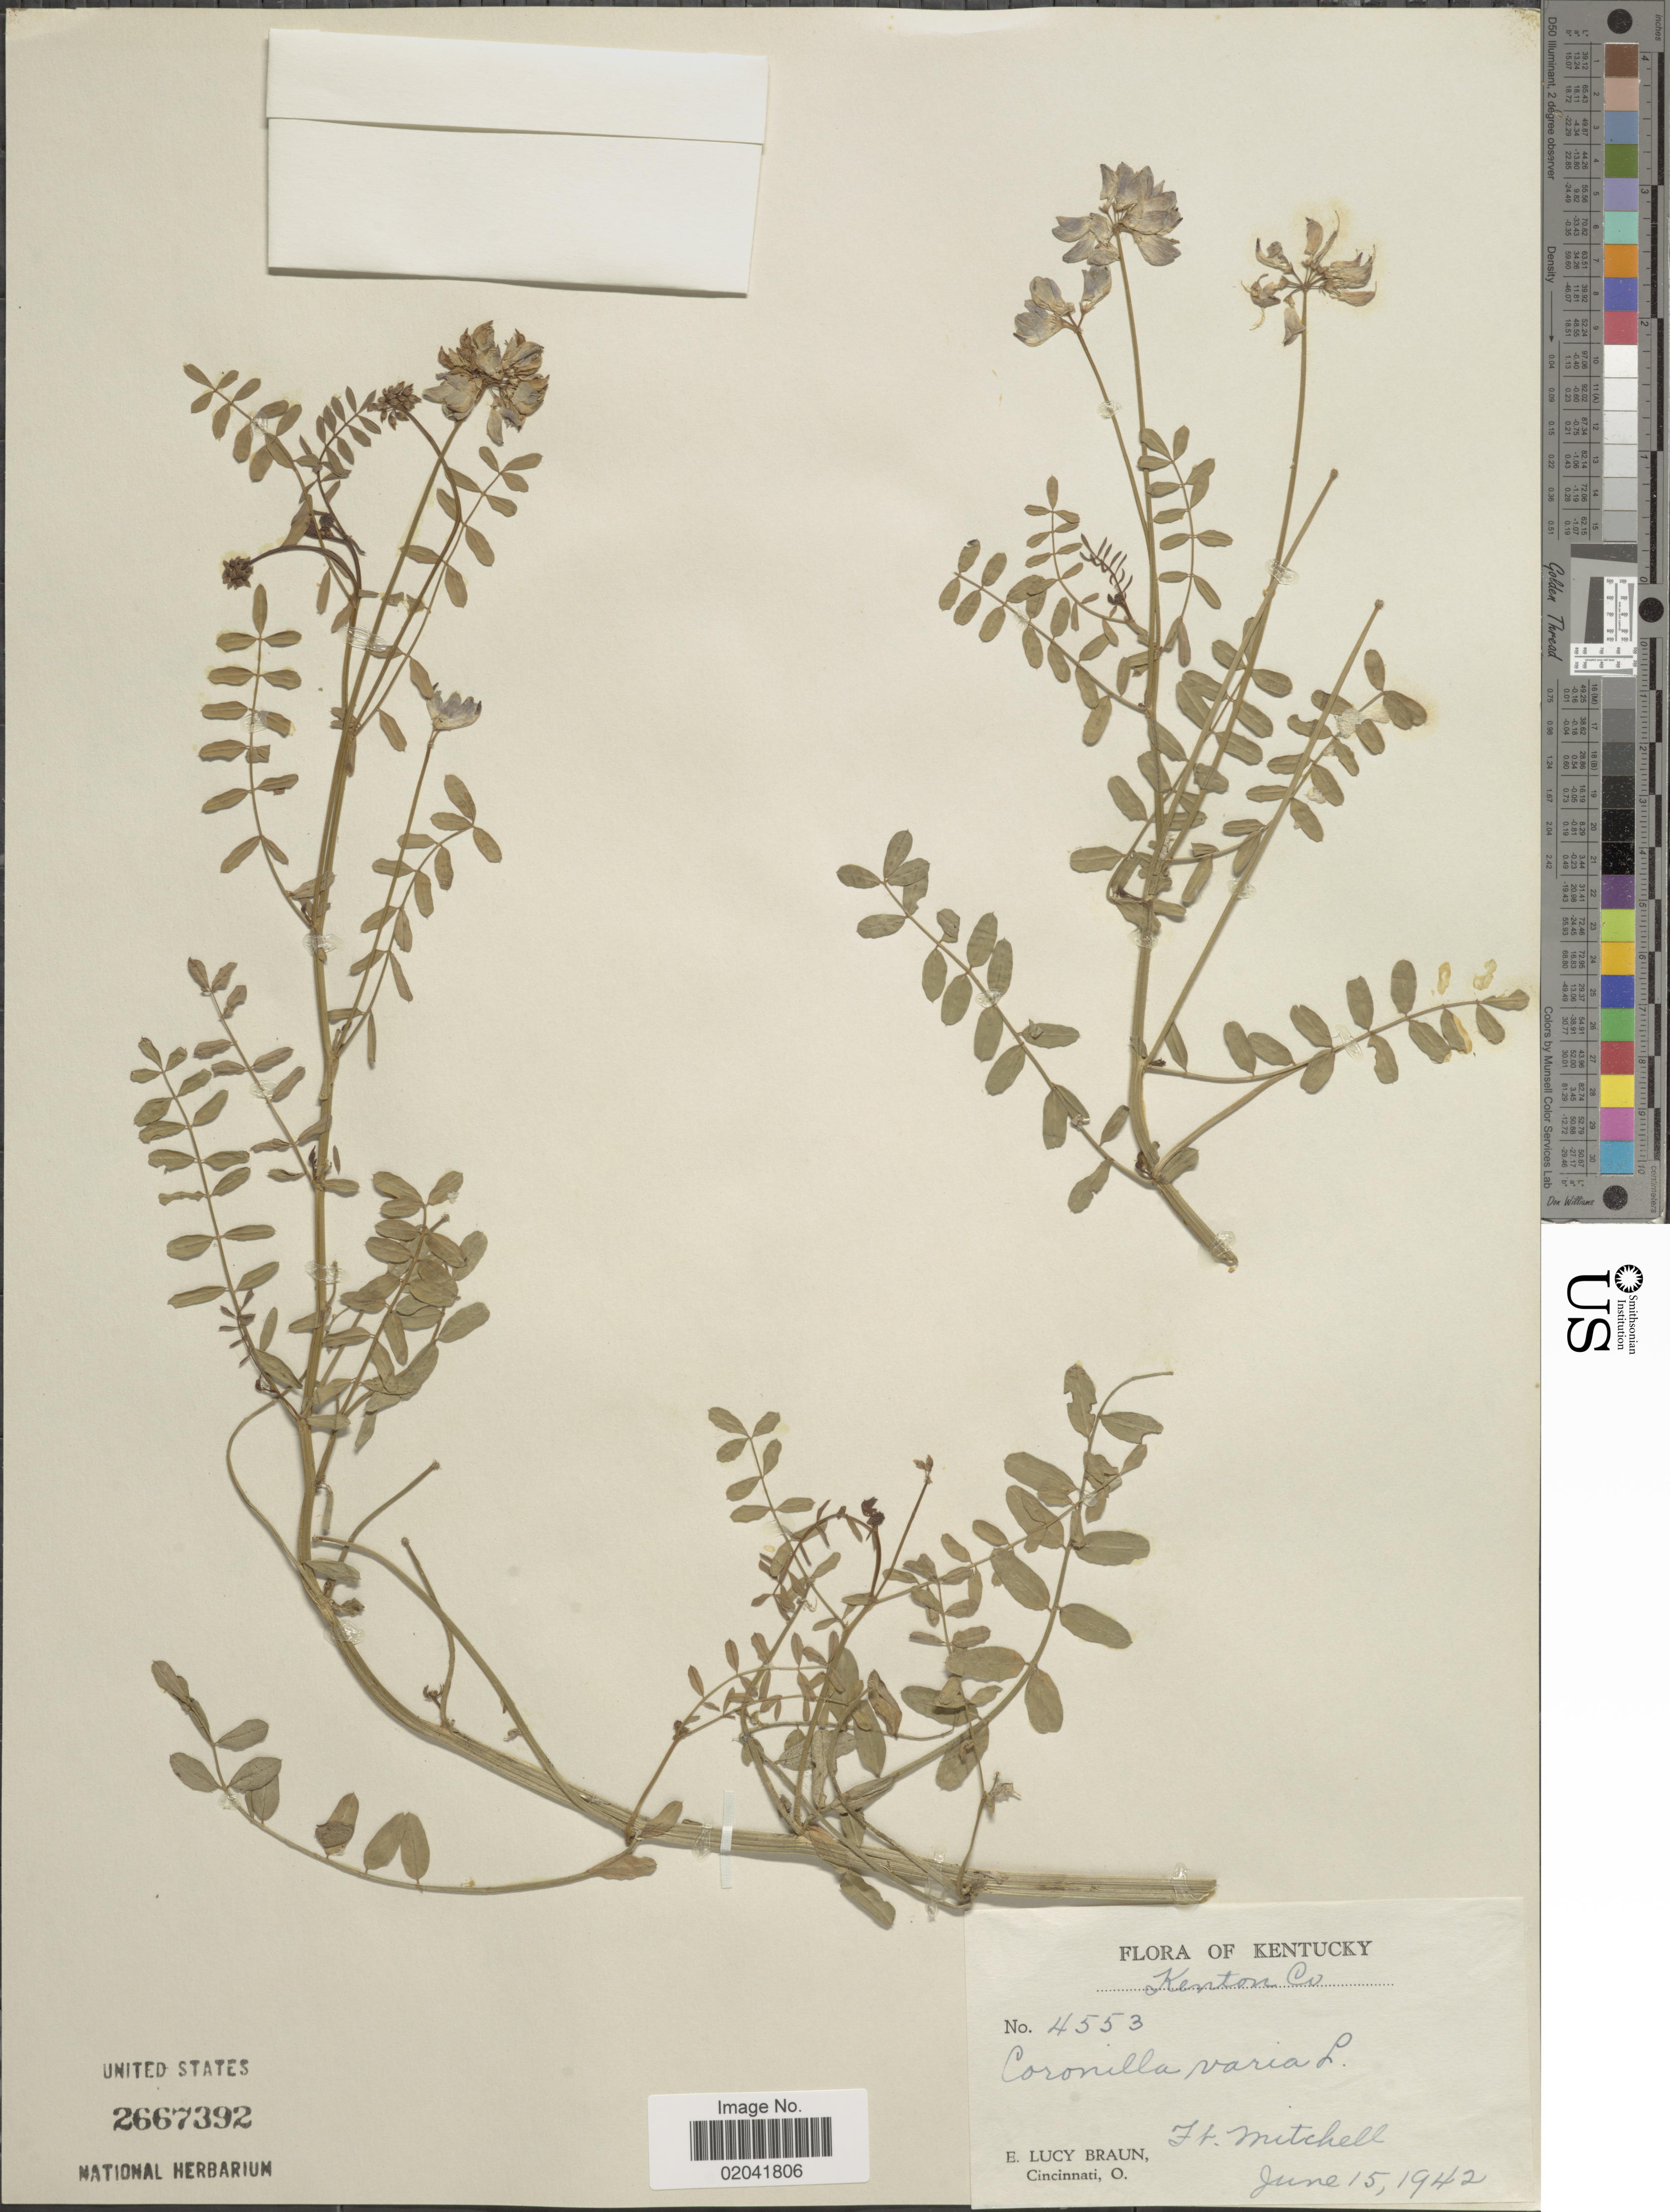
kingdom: Plantae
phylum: Tracheophyta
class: Magnoliopsida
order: Fabales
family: Fabaceae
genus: Coronilla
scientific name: Coronilla varia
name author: L.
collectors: E. L. Braun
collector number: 4553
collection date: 1942-06-15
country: United States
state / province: Kentucky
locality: Kenton Co, Ft Mitchell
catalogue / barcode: US 2667392